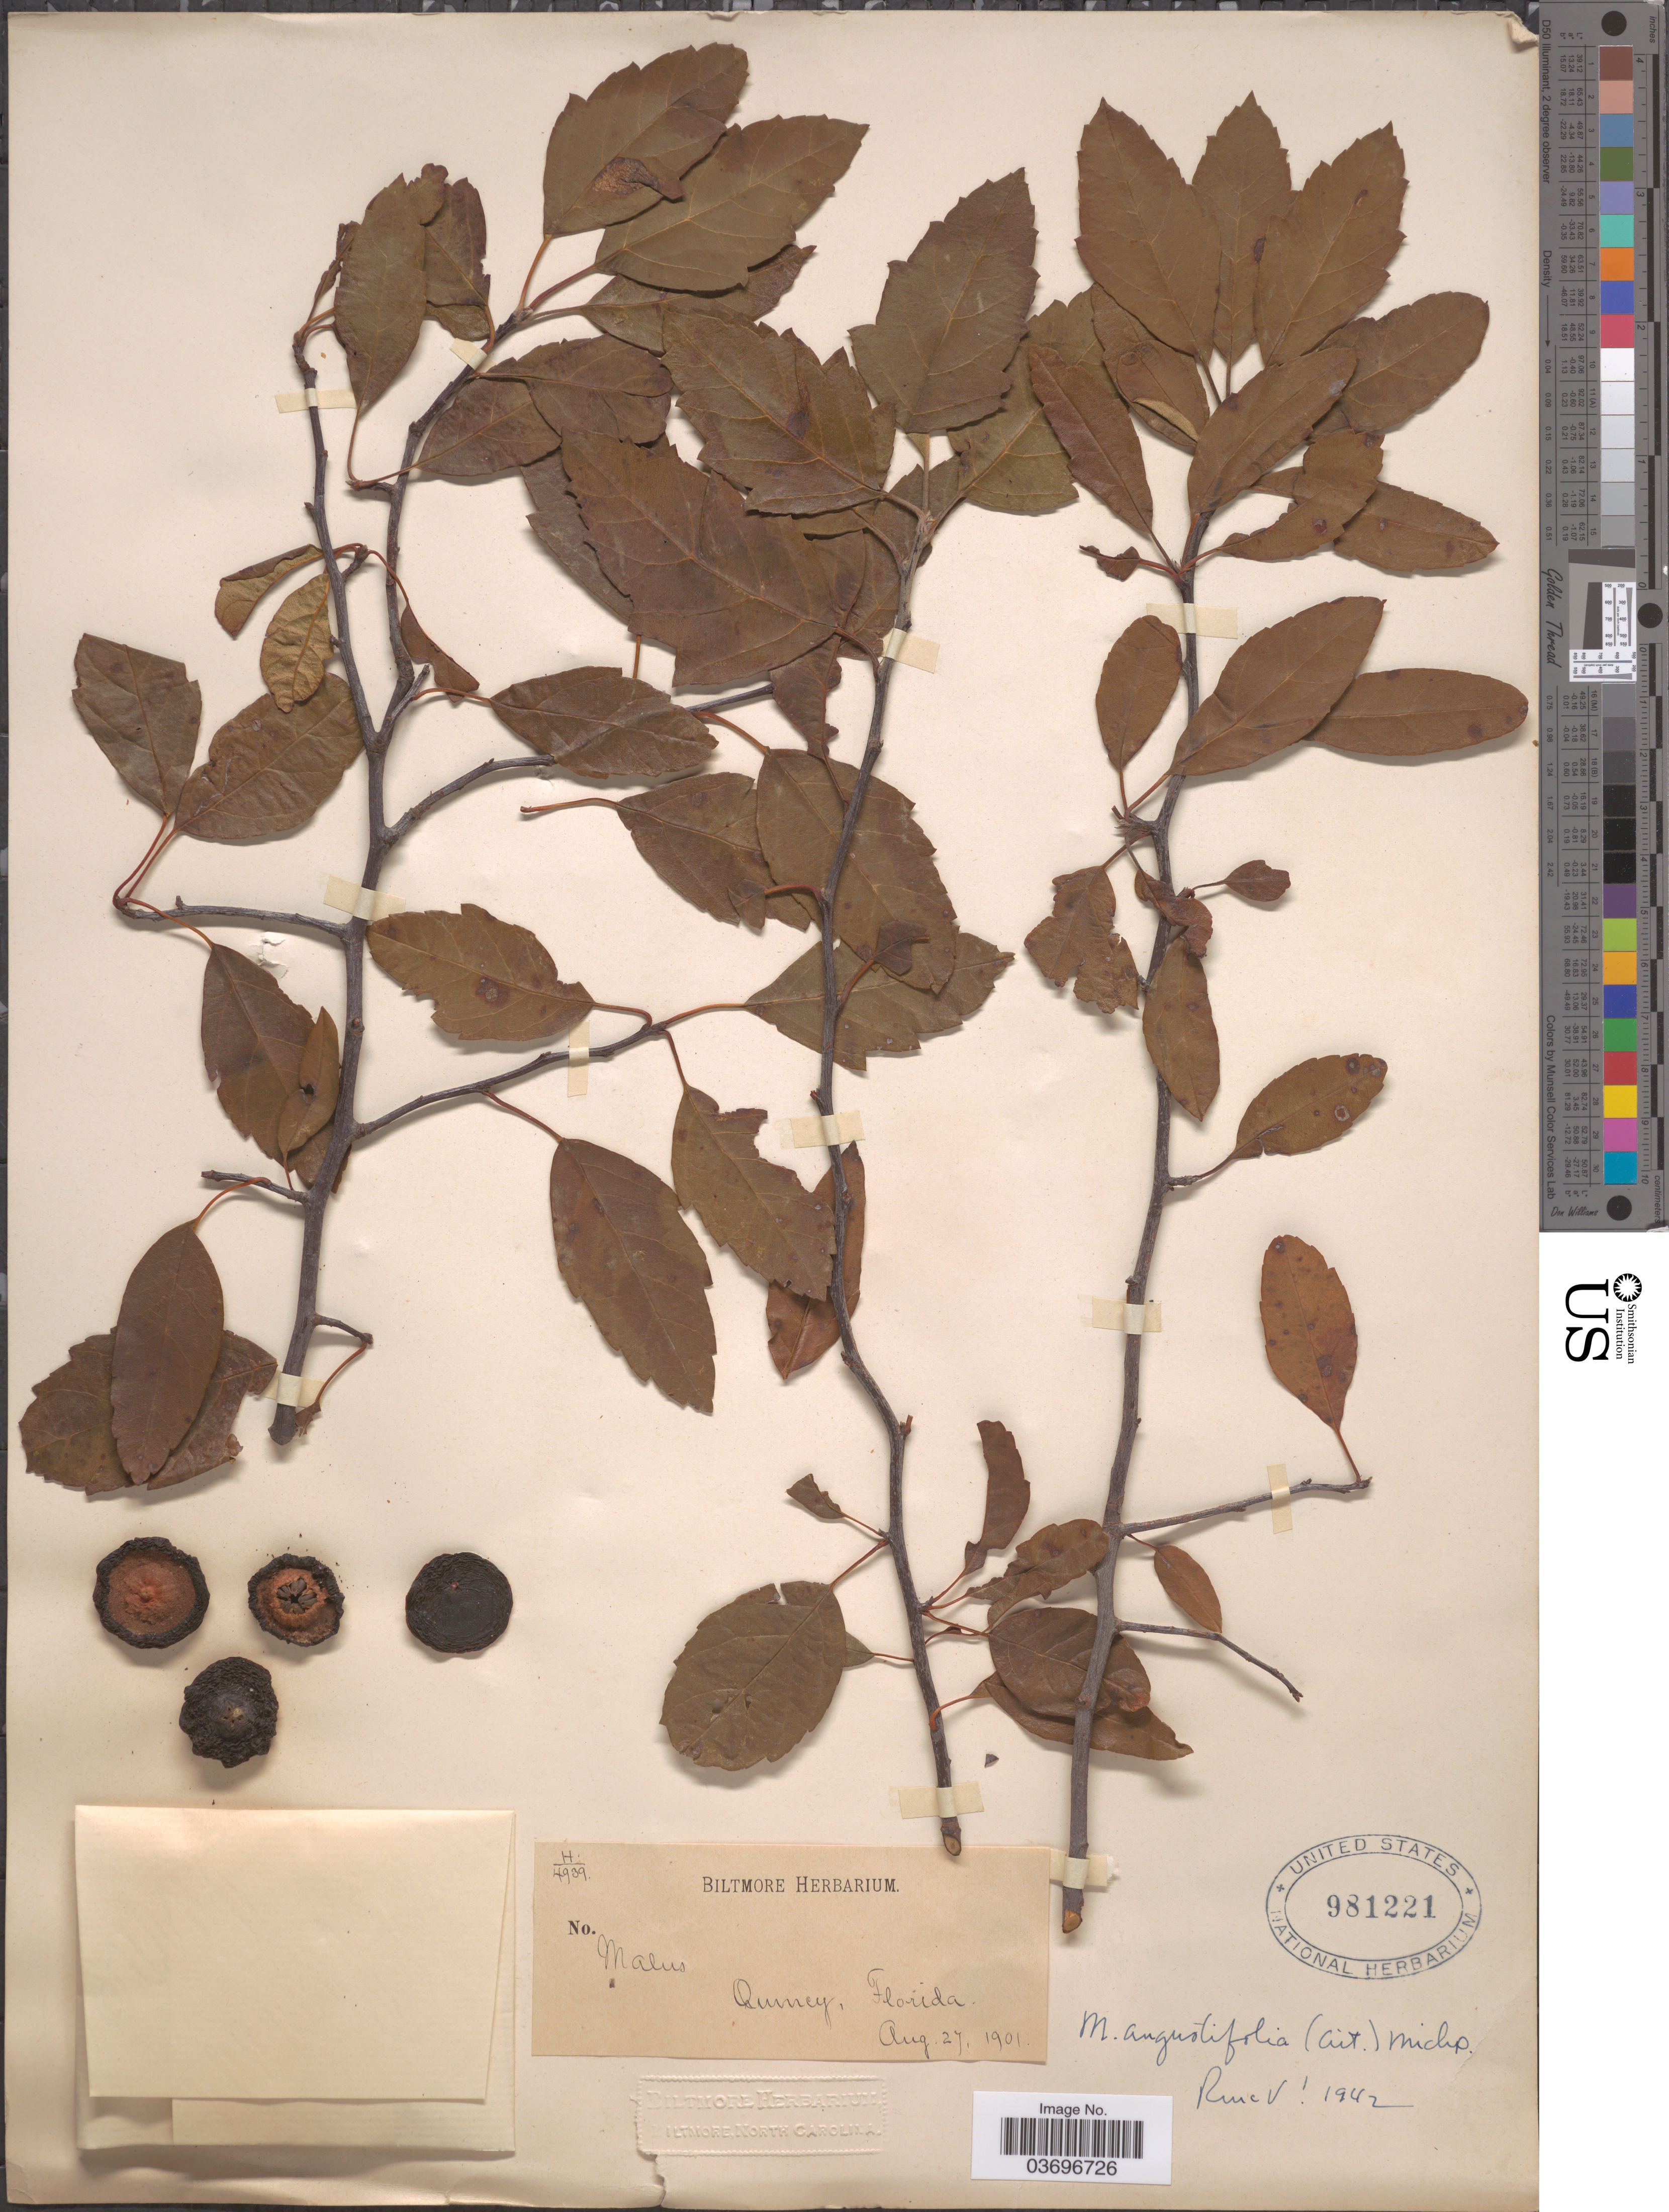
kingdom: Plantae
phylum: Tracheophyta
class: Magnoliopsida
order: Rosales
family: Rosaceae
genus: Malus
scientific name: Malus angustifolia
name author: (Aiton) Michx.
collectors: ex herb. Biltmore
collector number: H/4939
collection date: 1901-08-27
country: United States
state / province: Florida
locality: Quincy.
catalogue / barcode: US 981221